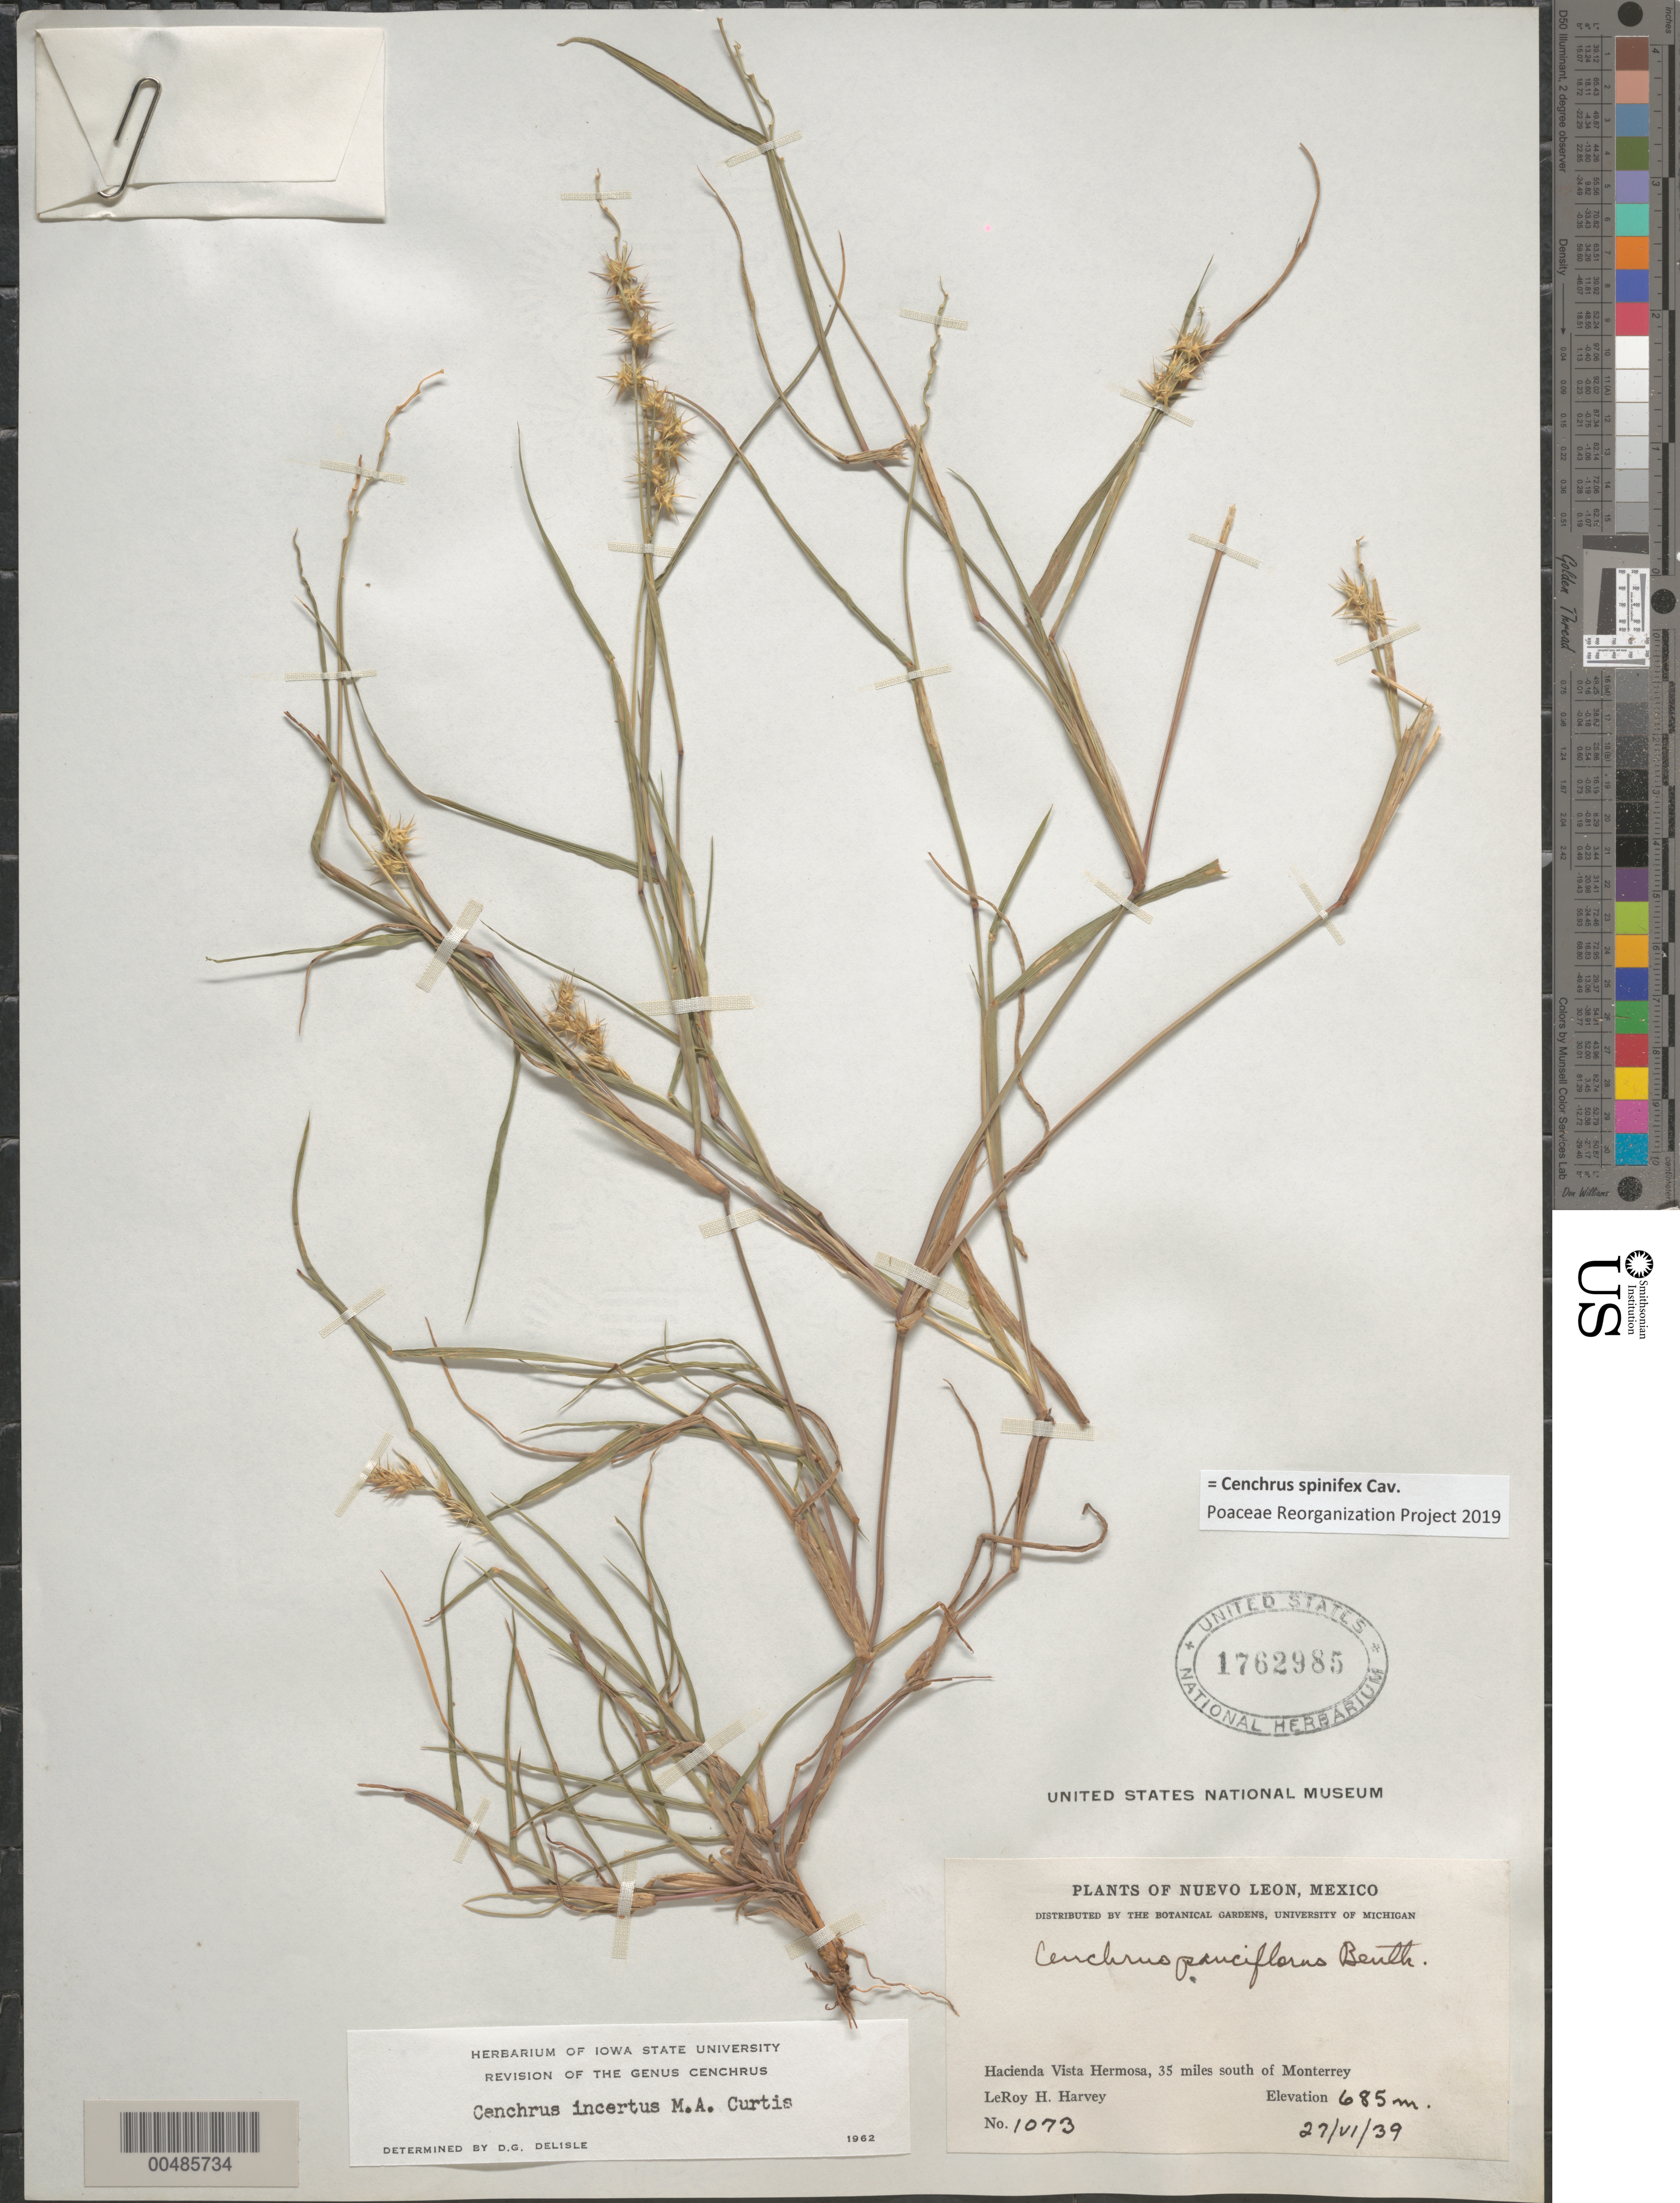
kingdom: Plantae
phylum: Tracheophyta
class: Liliopsida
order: Poales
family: Poaceae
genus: Cenchrus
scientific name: Cenchrus spinifex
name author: Cav.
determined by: Poaceae Reorganization Project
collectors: L. H. Harvey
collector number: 1073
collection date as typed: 27 Jun 1939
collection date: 1939-06-27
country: Mexico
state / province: Nuevo León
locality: Hacienda Vista Hermosa, 35 mi S of Monterrey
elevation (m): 685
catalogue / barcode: US 1762985